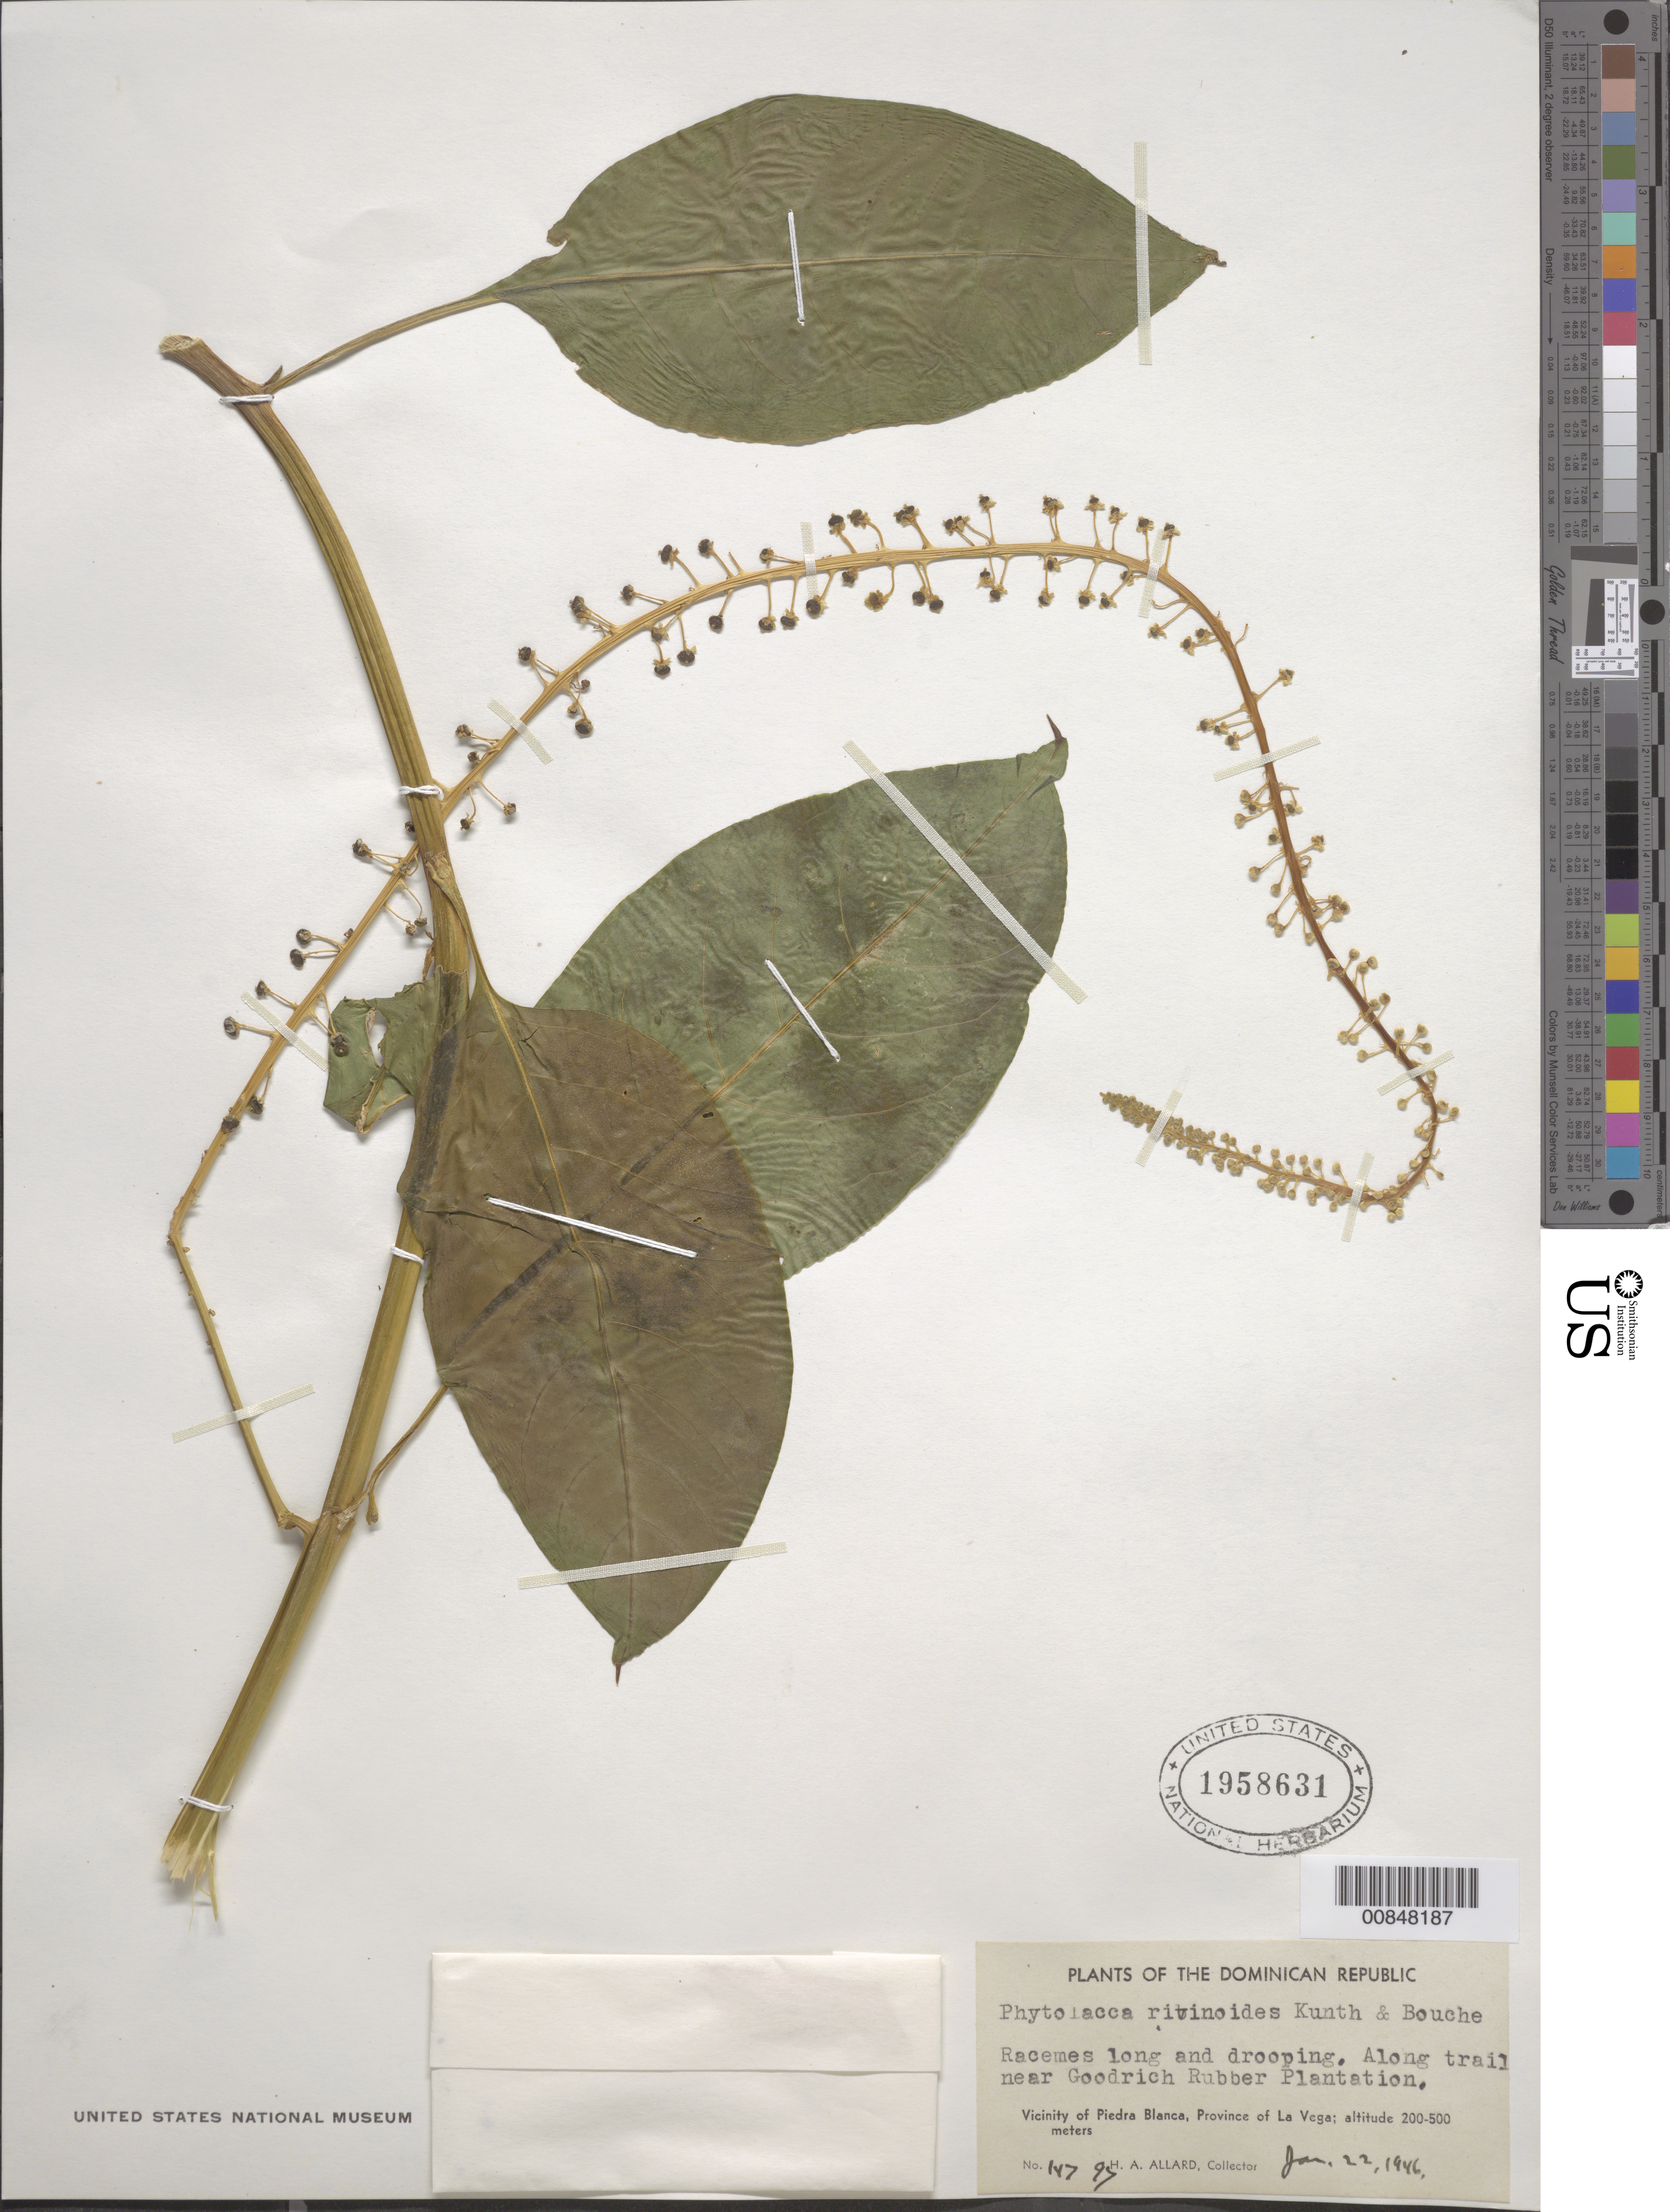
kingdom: Plantae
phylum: Tracheophyta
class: Magnoliopsida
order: Caryophyllales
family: Phytolaccaceae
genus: Phytolacca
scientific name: Phytolacca rivinoides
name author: Kunth & C.D. Bouché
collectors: H. A. Allard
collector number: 14797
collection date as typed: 22 Jan 1946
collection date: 1946-01-22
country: Dominican Republic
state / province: La Vega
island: Hispaniola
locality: Vicinity of Piedra Blanca. Along trail near Goodrich Rubber Plantation.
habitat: Along trail.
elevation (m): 200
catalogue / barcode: US 1958631